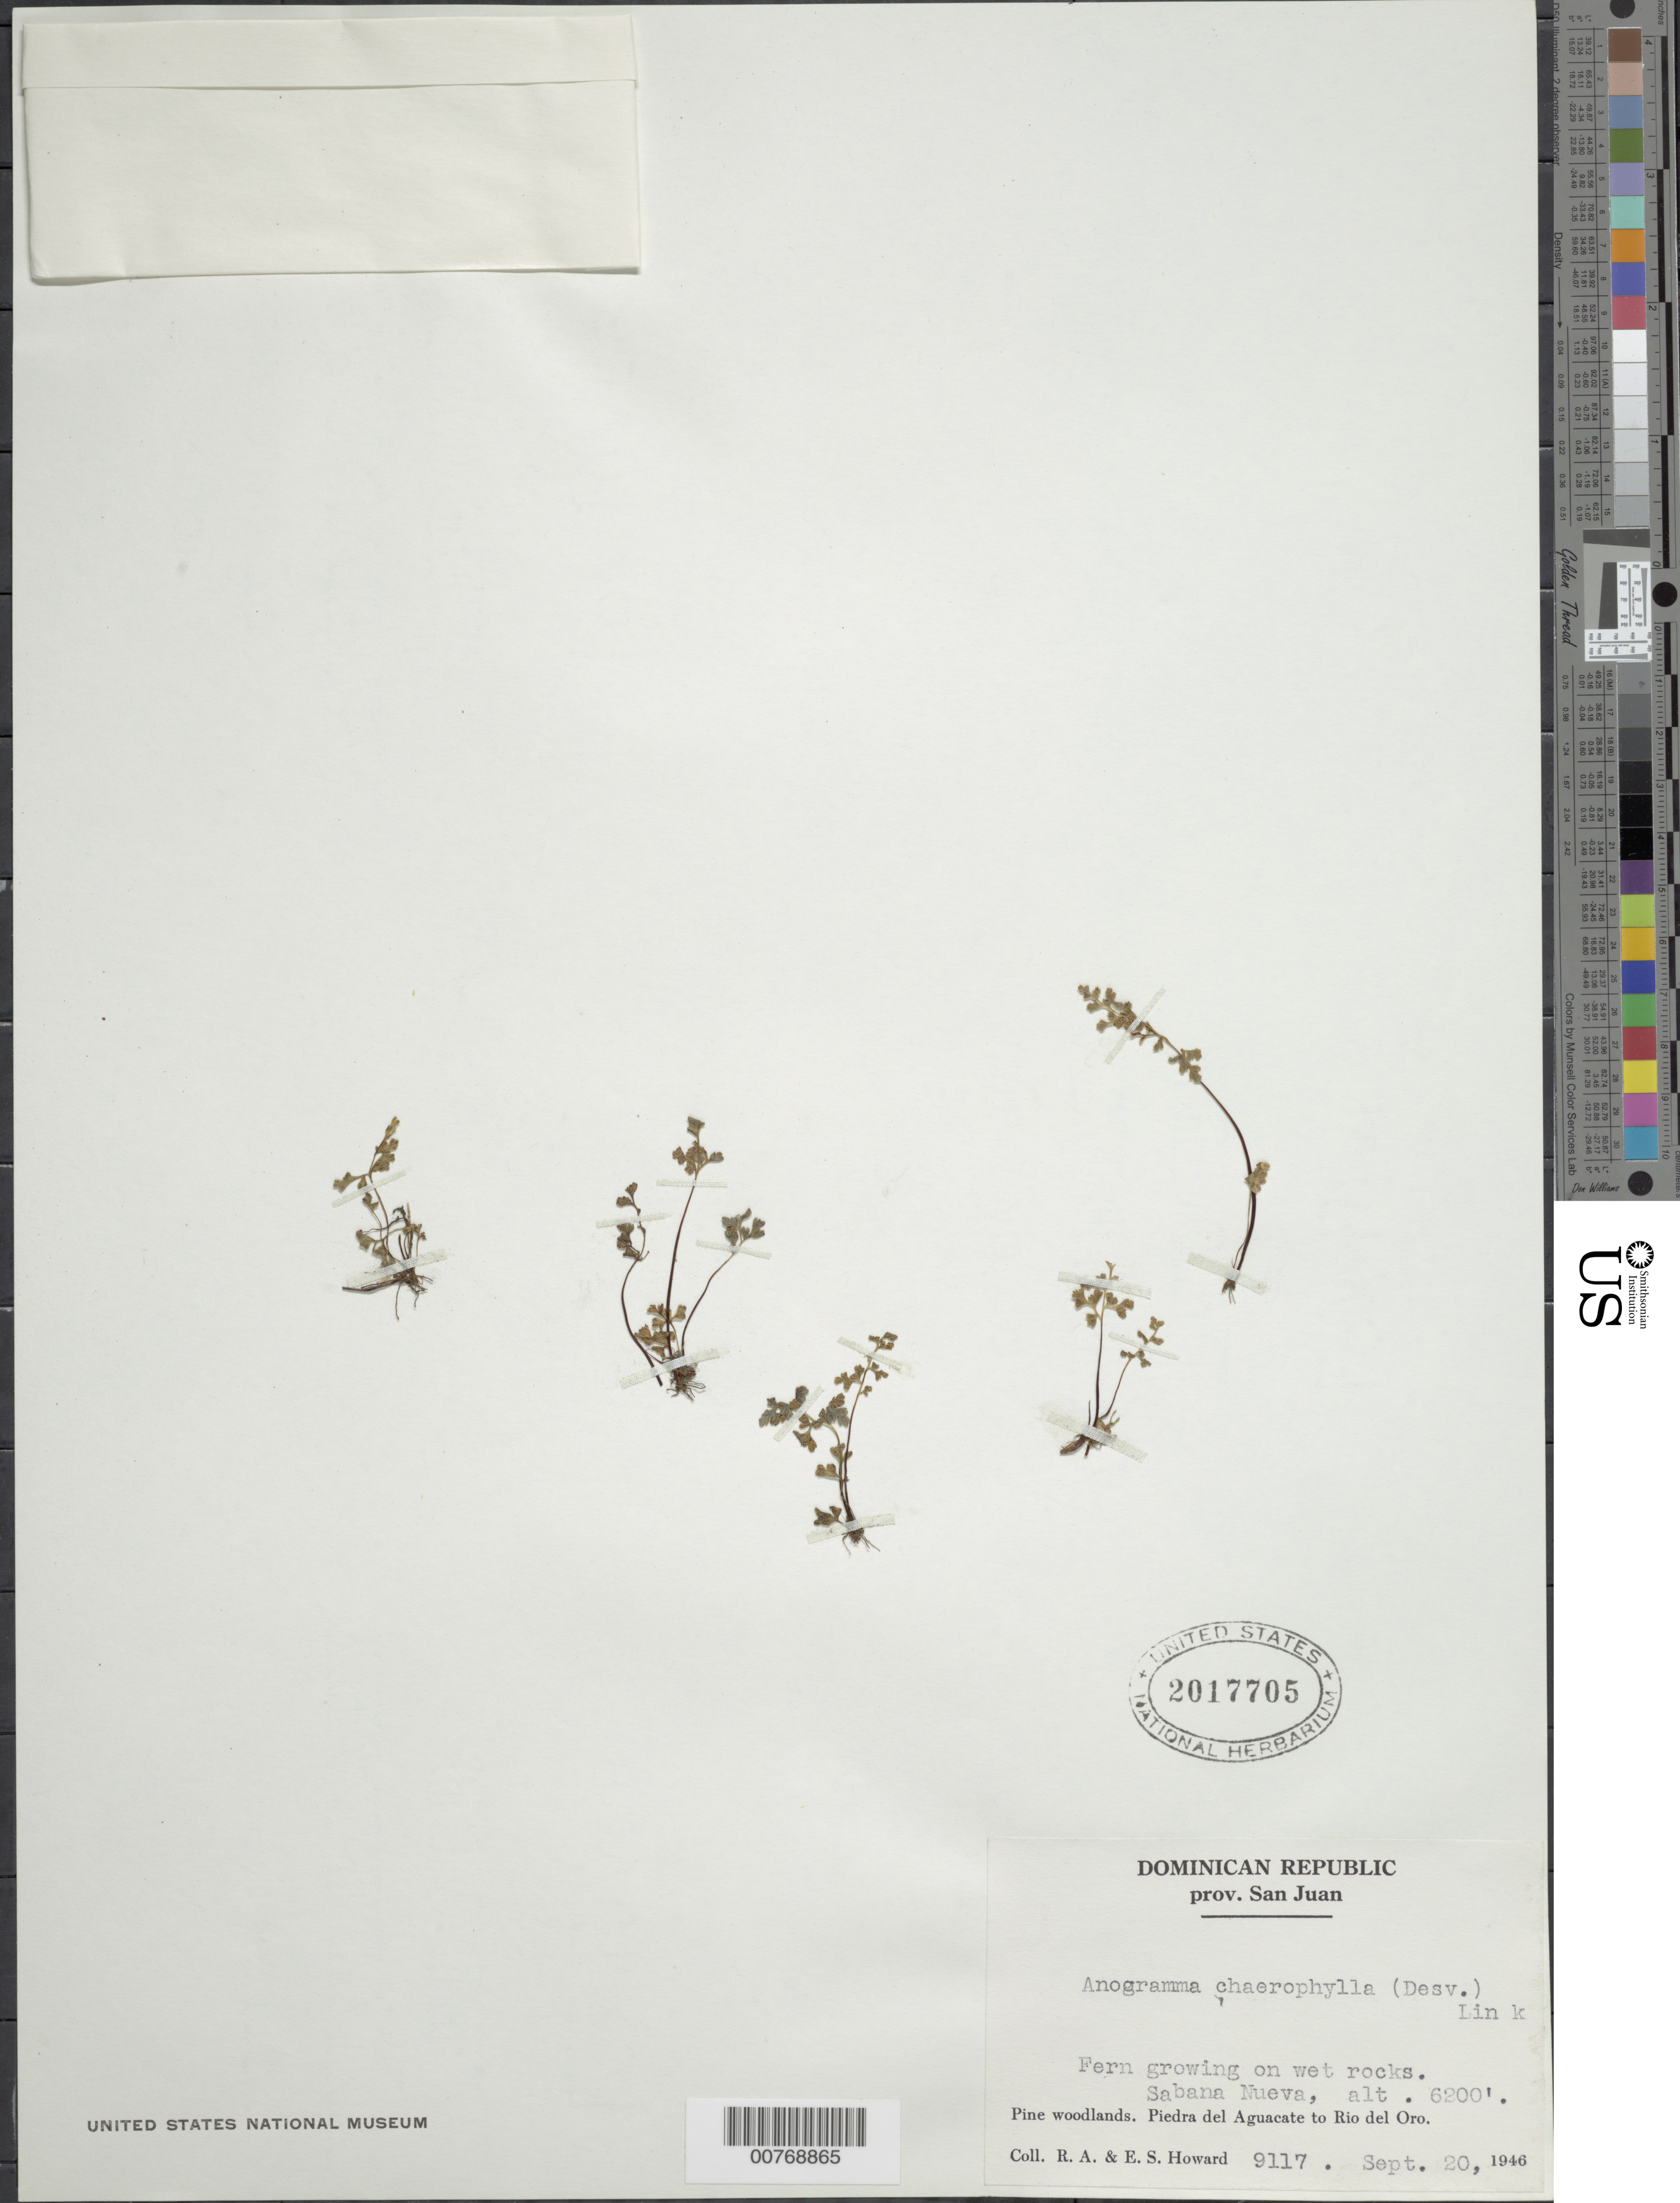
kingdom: Plantae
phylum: Tracheophyta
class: Polypodiopsida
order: Polypodiales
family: Pteridaceae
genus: Anogramma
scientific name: Anogramma chaerophylla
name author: (Desv.) Link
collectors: R. A. Howard & E. S. Howard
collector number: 9117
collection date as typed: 20 Sep 1946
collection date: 1946-09-20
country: Dominican Republic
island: Hispaniola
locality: Provincia San Juan. Piedra del Aguacate to Rio del Oro, Sabana Nueva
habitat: On wet rocks, pine woodland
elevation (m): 1890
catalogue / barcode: US 2017705